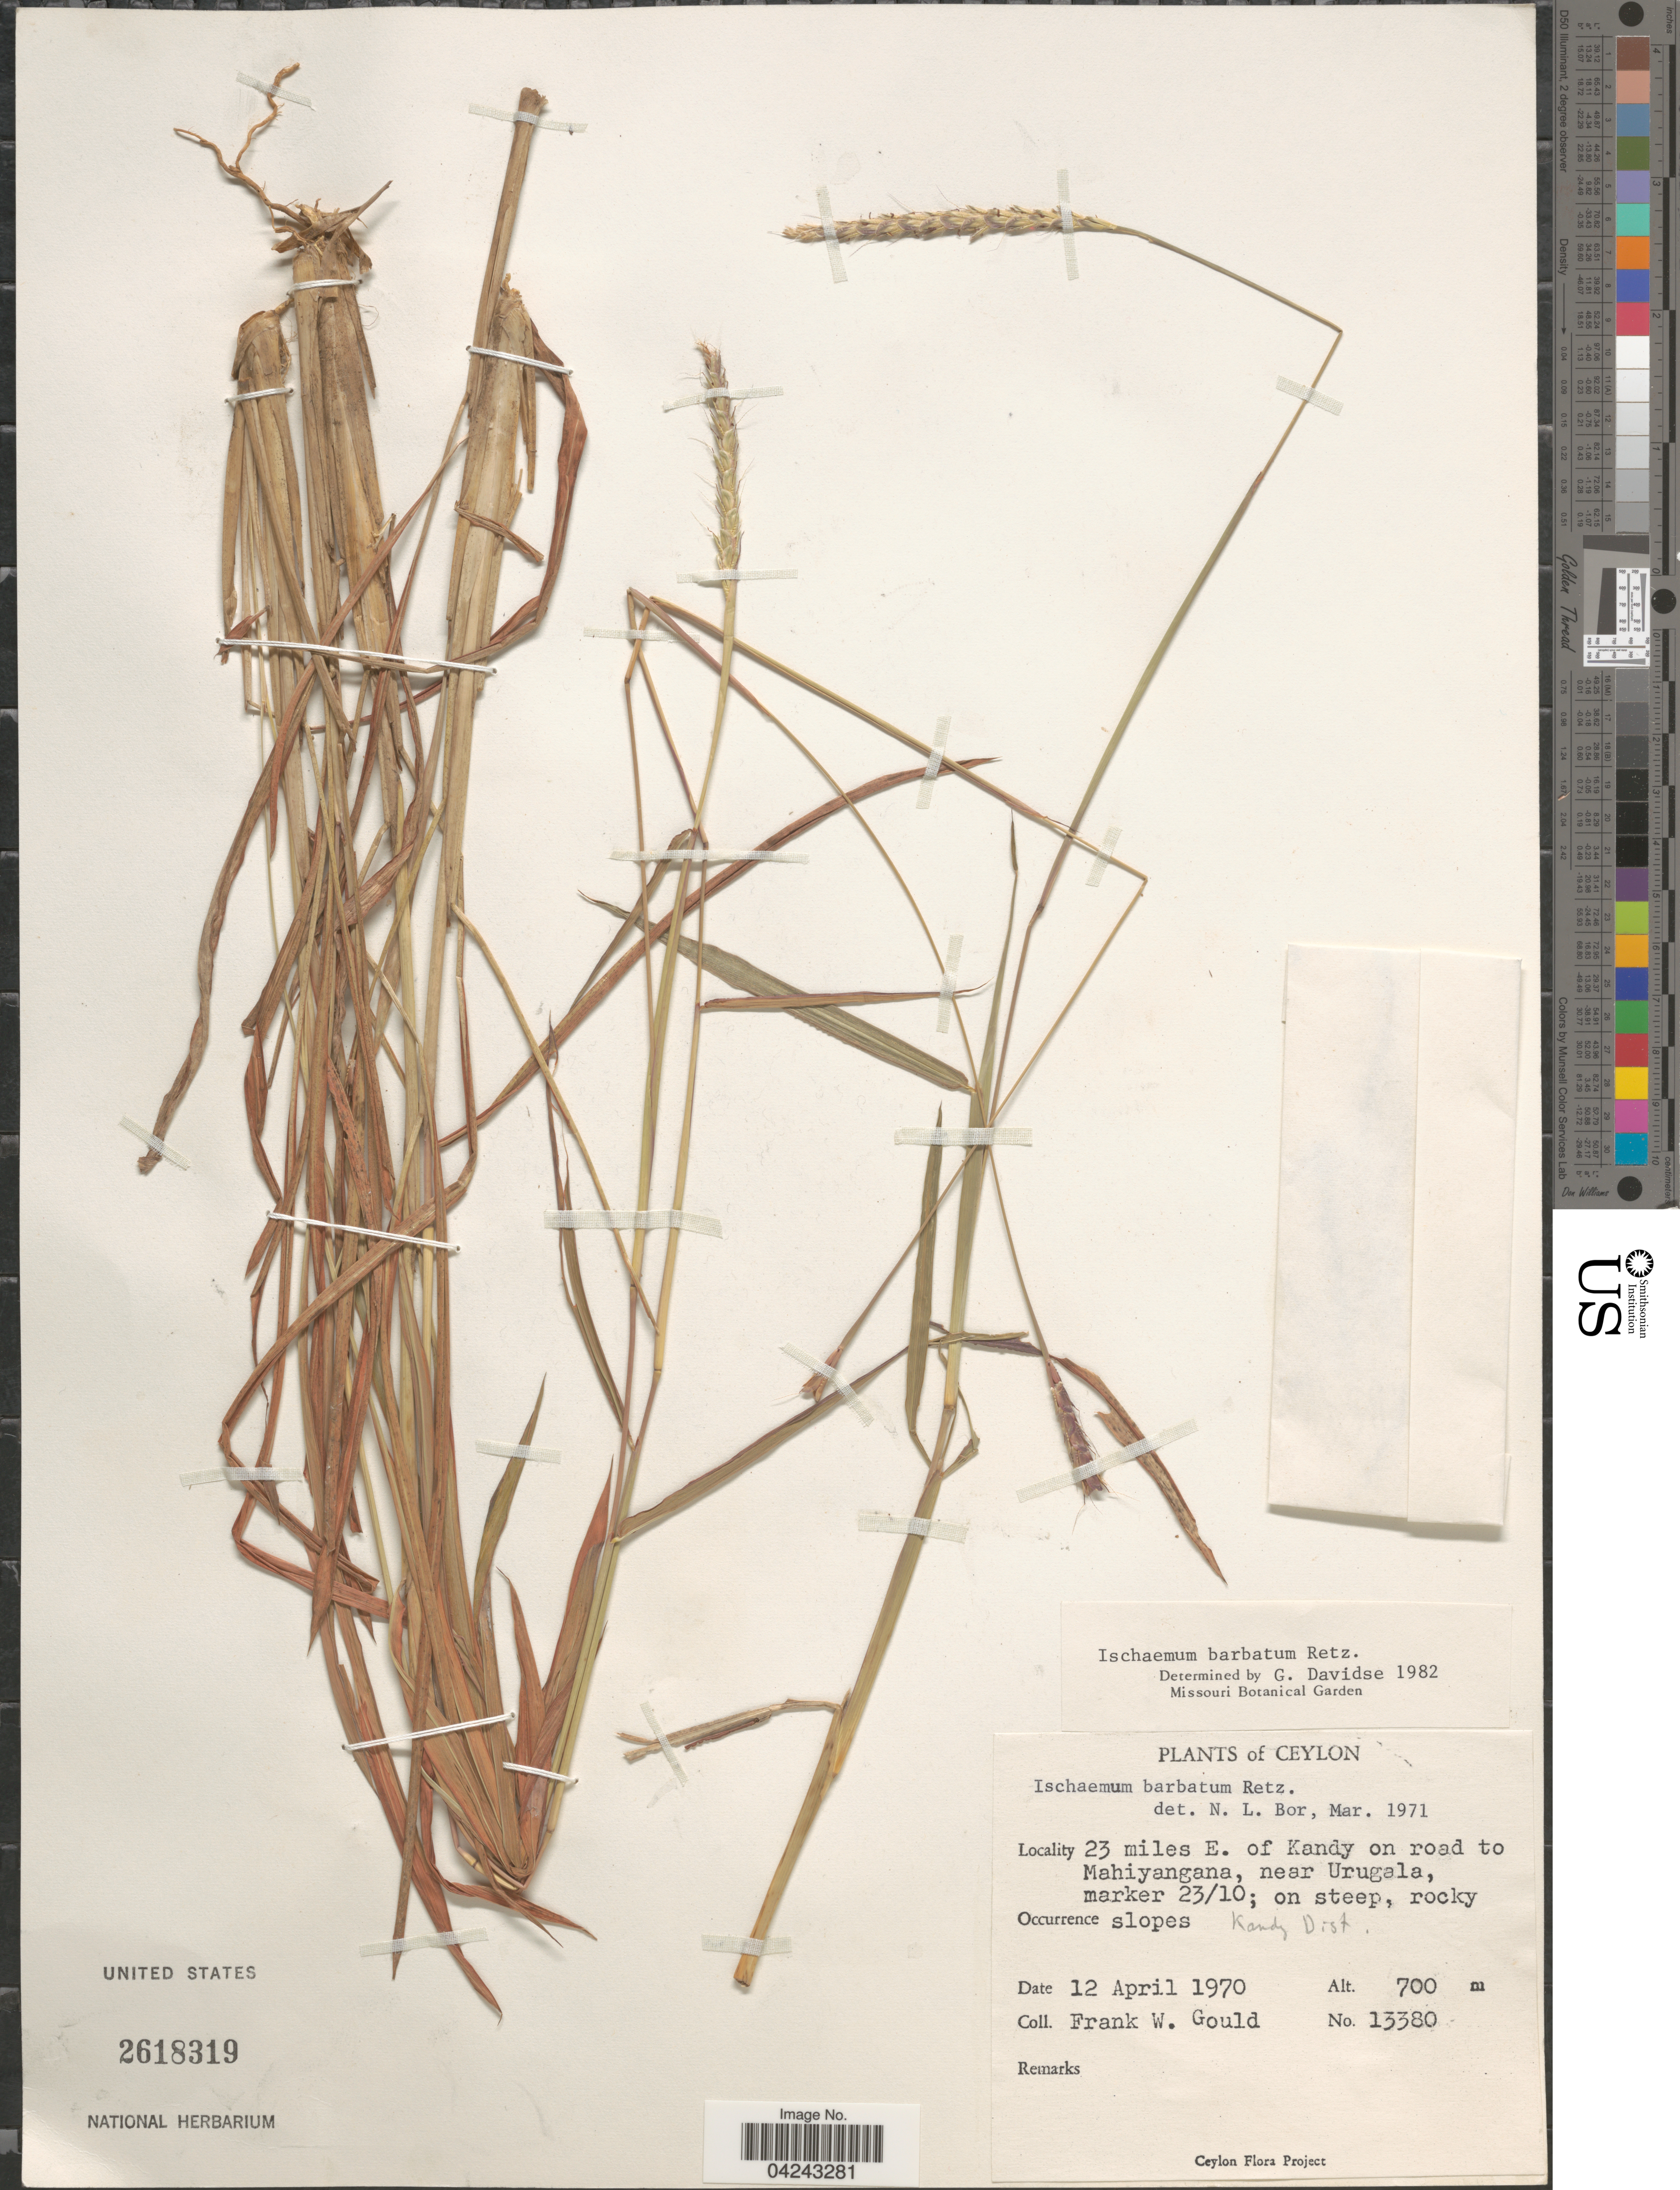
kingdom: Plantae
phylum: Tracheophyta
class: Liliopsida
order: Poales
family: Poaceae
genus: Ischaemum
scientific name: Ischaemum barbatum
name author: Blume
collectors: F. W. Gould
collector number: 13380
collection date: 1970-04-12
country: Sri Lanka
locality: Ceylon. 23 miles E. of Kandy on road to Mahiyangana, near Urugala, marker 23/10. Kandy Dist.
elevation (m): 700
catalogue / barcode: US 2618319